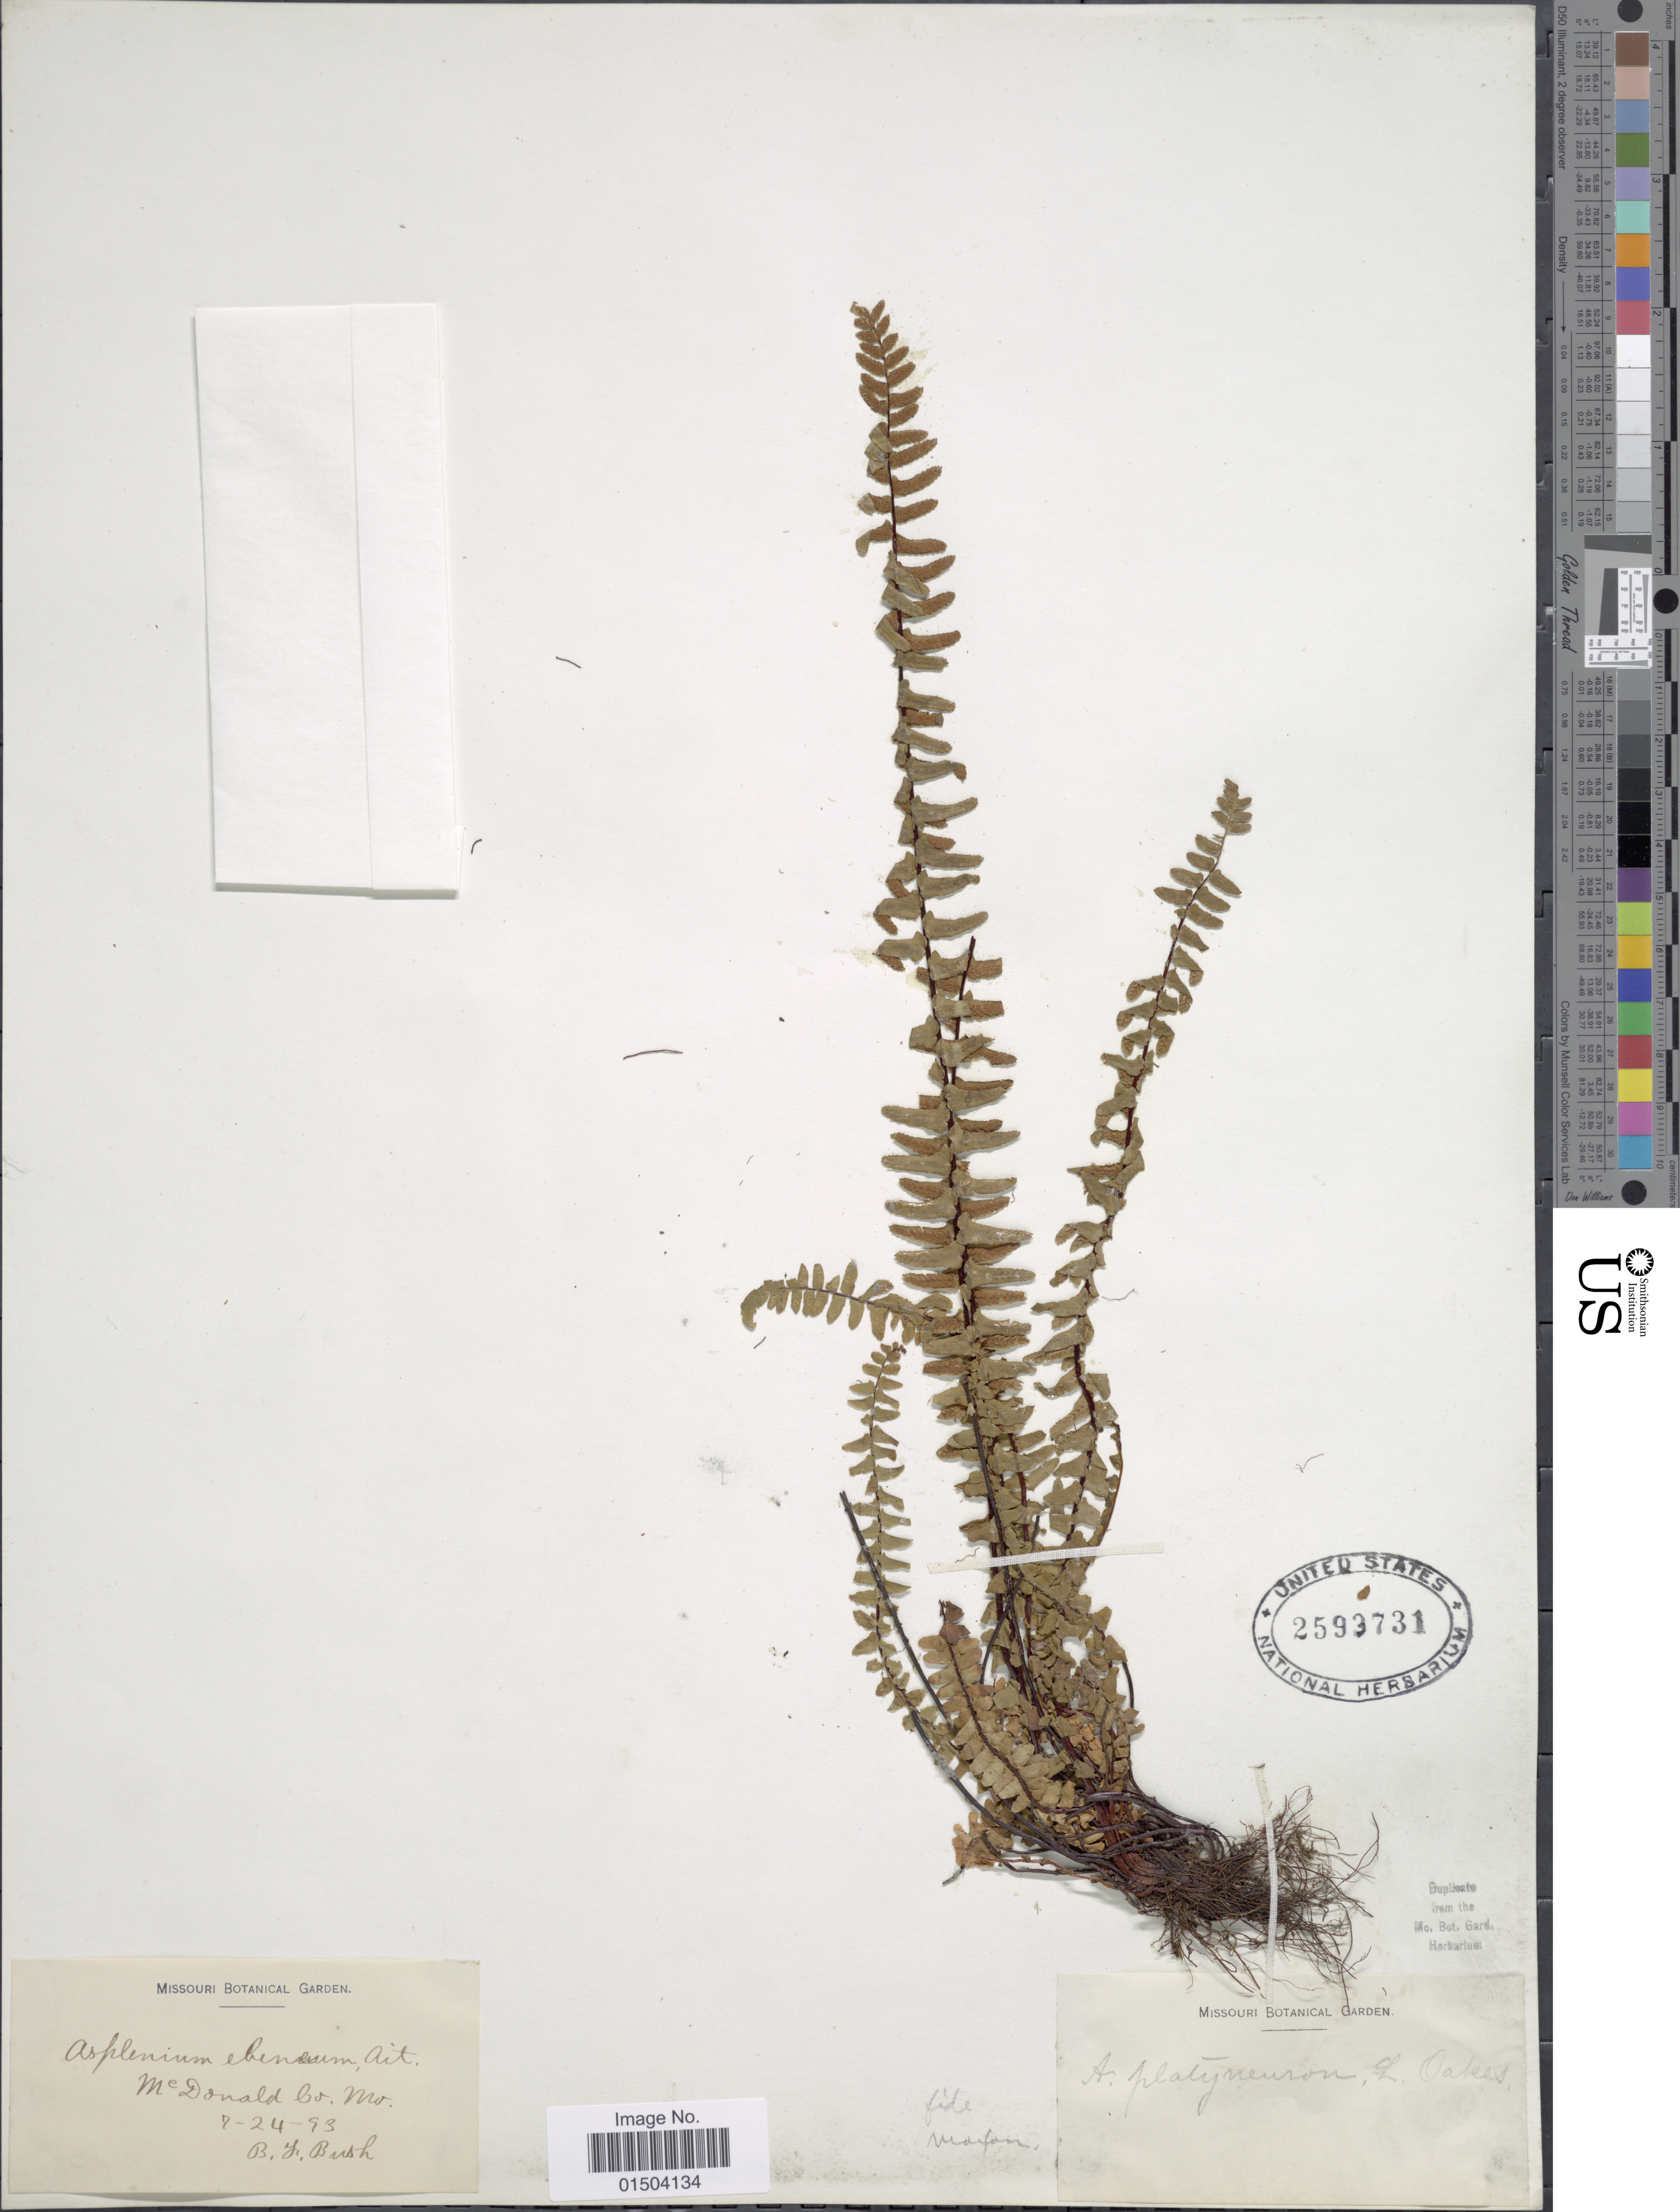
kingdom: Plantae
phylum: Tracheophyta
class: Polypodiopsida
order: Polypodiales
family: Aspleniaceae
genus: Asplenium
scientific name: Asplenium platyneuron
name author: (L.) Britton, Stearns & Poggenb.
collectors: B. F. Bush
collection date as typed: Transcribed d/m/y: 24/7/93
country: United States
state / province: Missouri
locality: McDonald Co.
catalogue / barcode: US 2593731